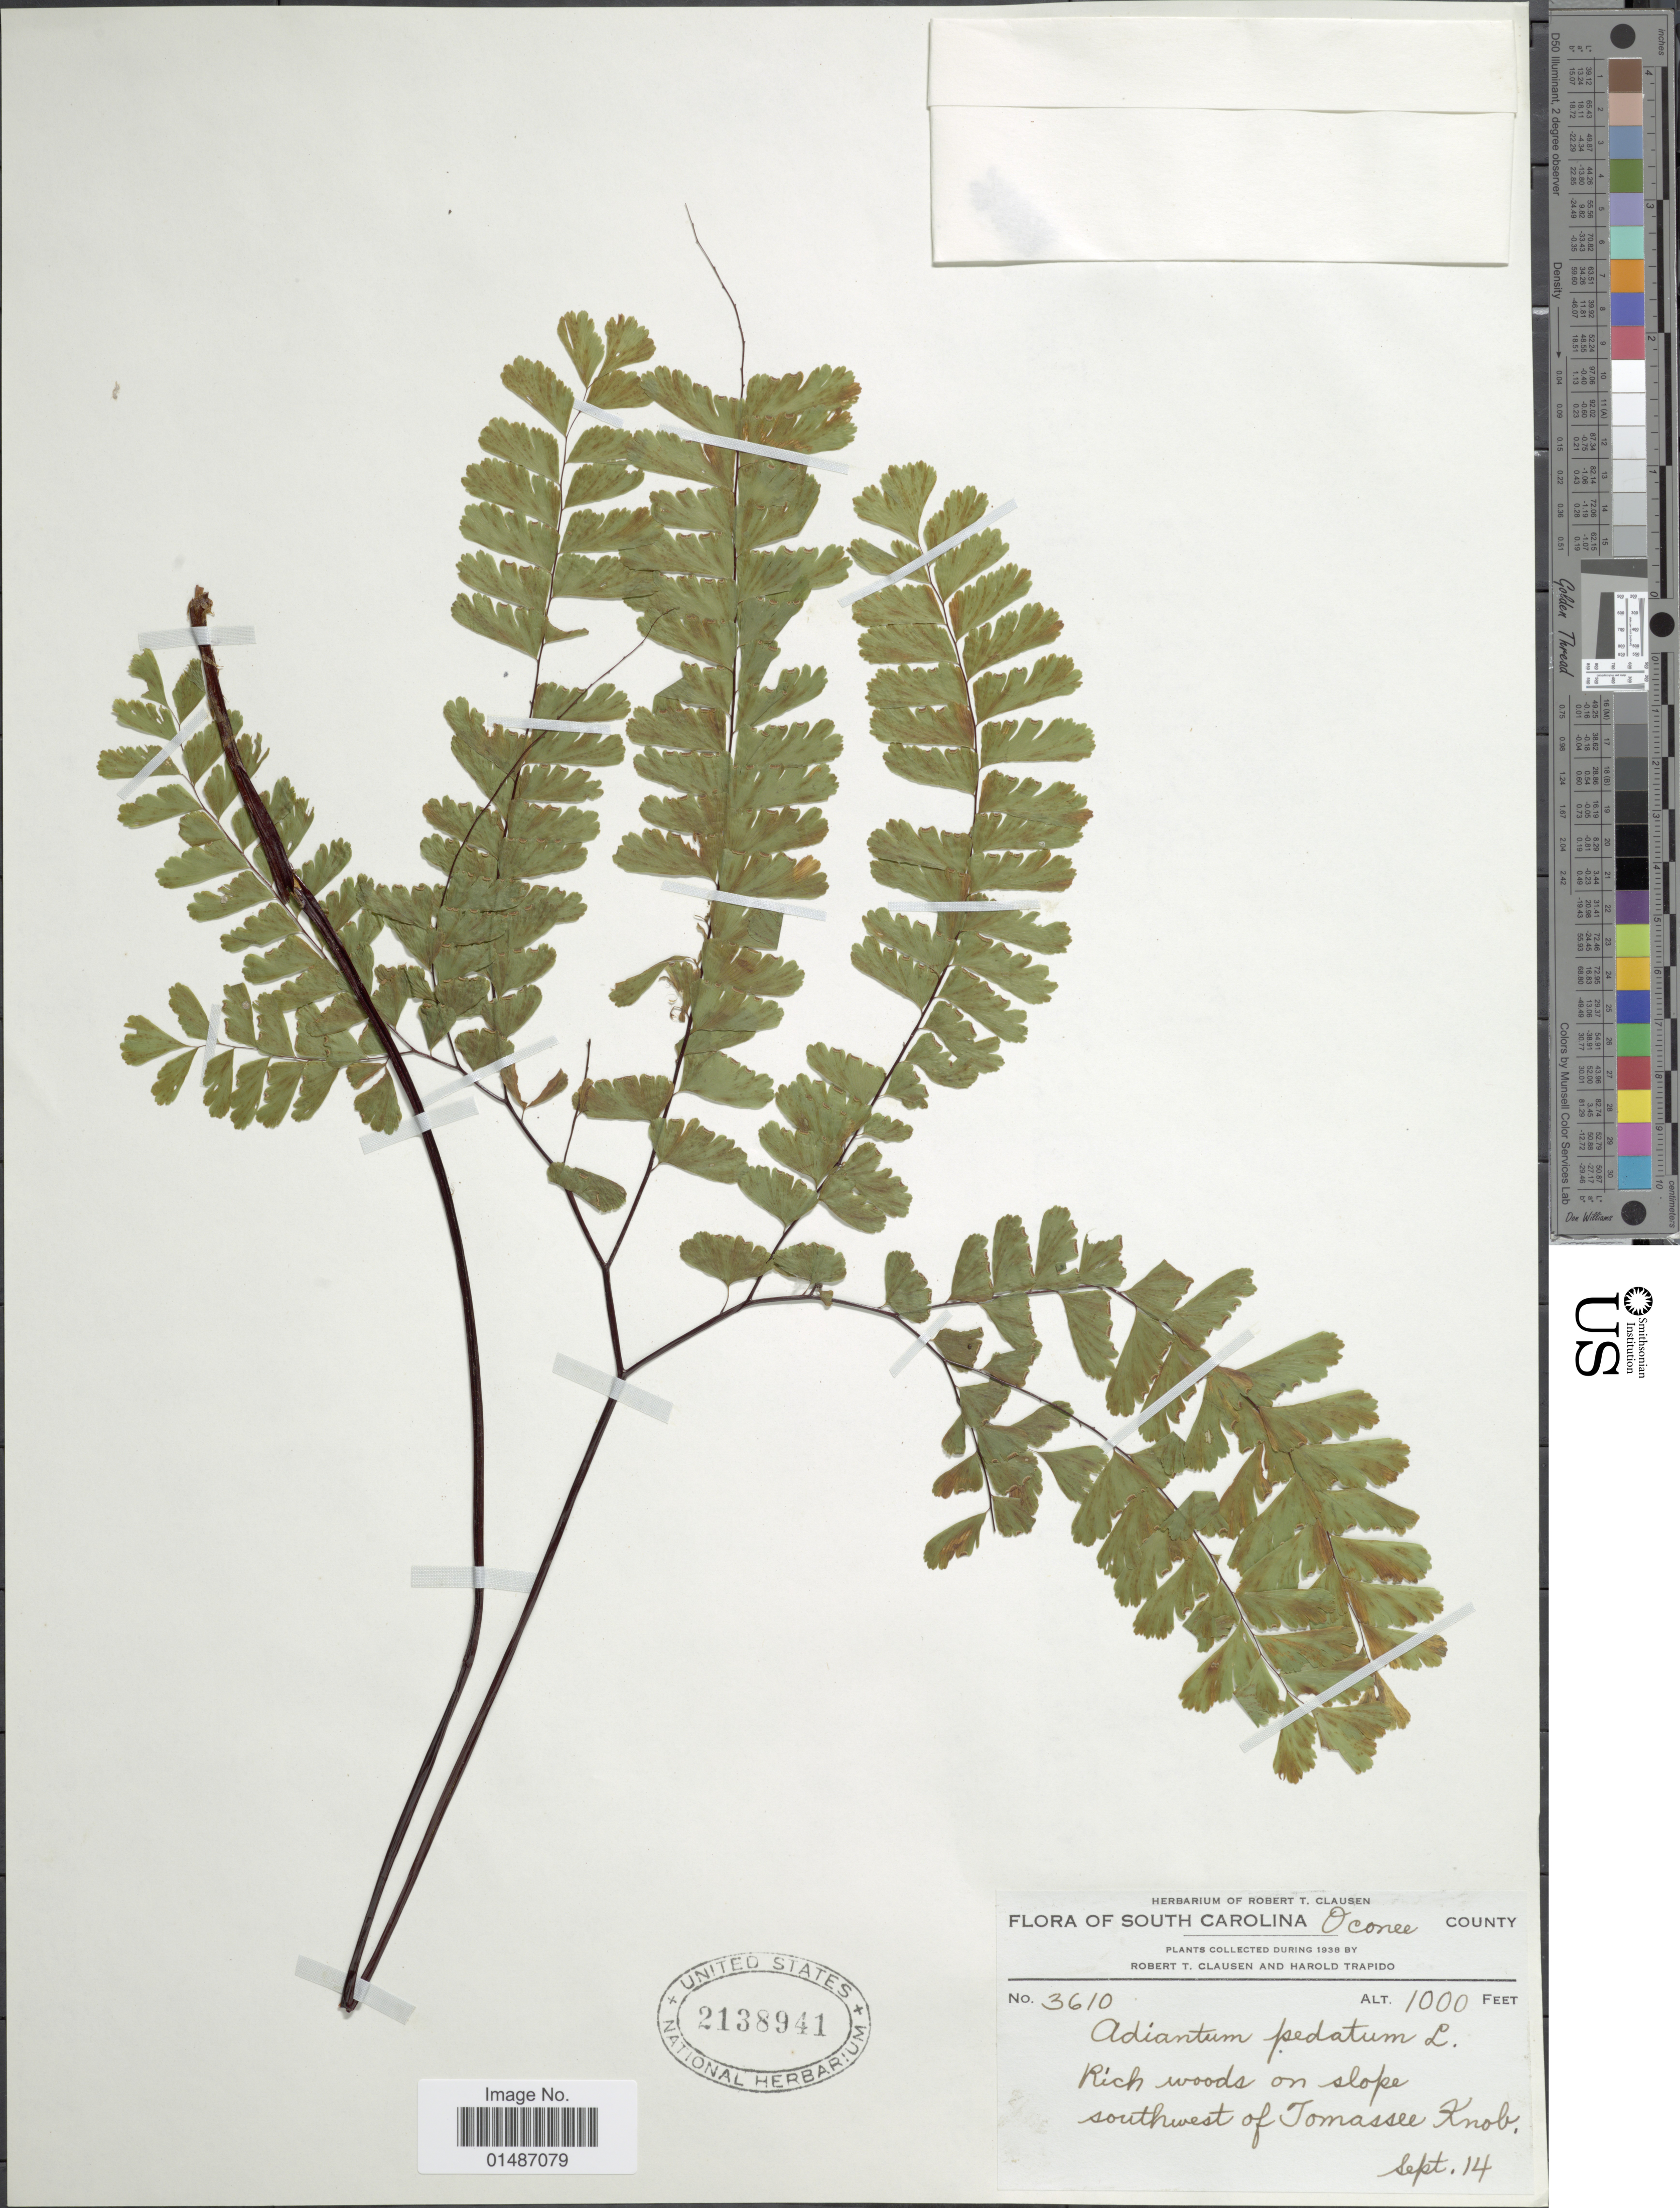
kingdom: Plantae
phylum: Tracheophyta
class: Polypodiopsida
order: Polypodiales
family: Pteridaceae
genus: Adiantum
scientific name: Adiantum pedatum var. pedatum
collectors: R. T. Clausen & H. Trapido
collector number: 3610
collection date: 1938-09-14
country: United States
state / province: South Carolina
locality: Oconee County. Rich woods on slope southwest of Tomassee Knob.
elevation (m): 305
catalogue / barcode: US 2138941